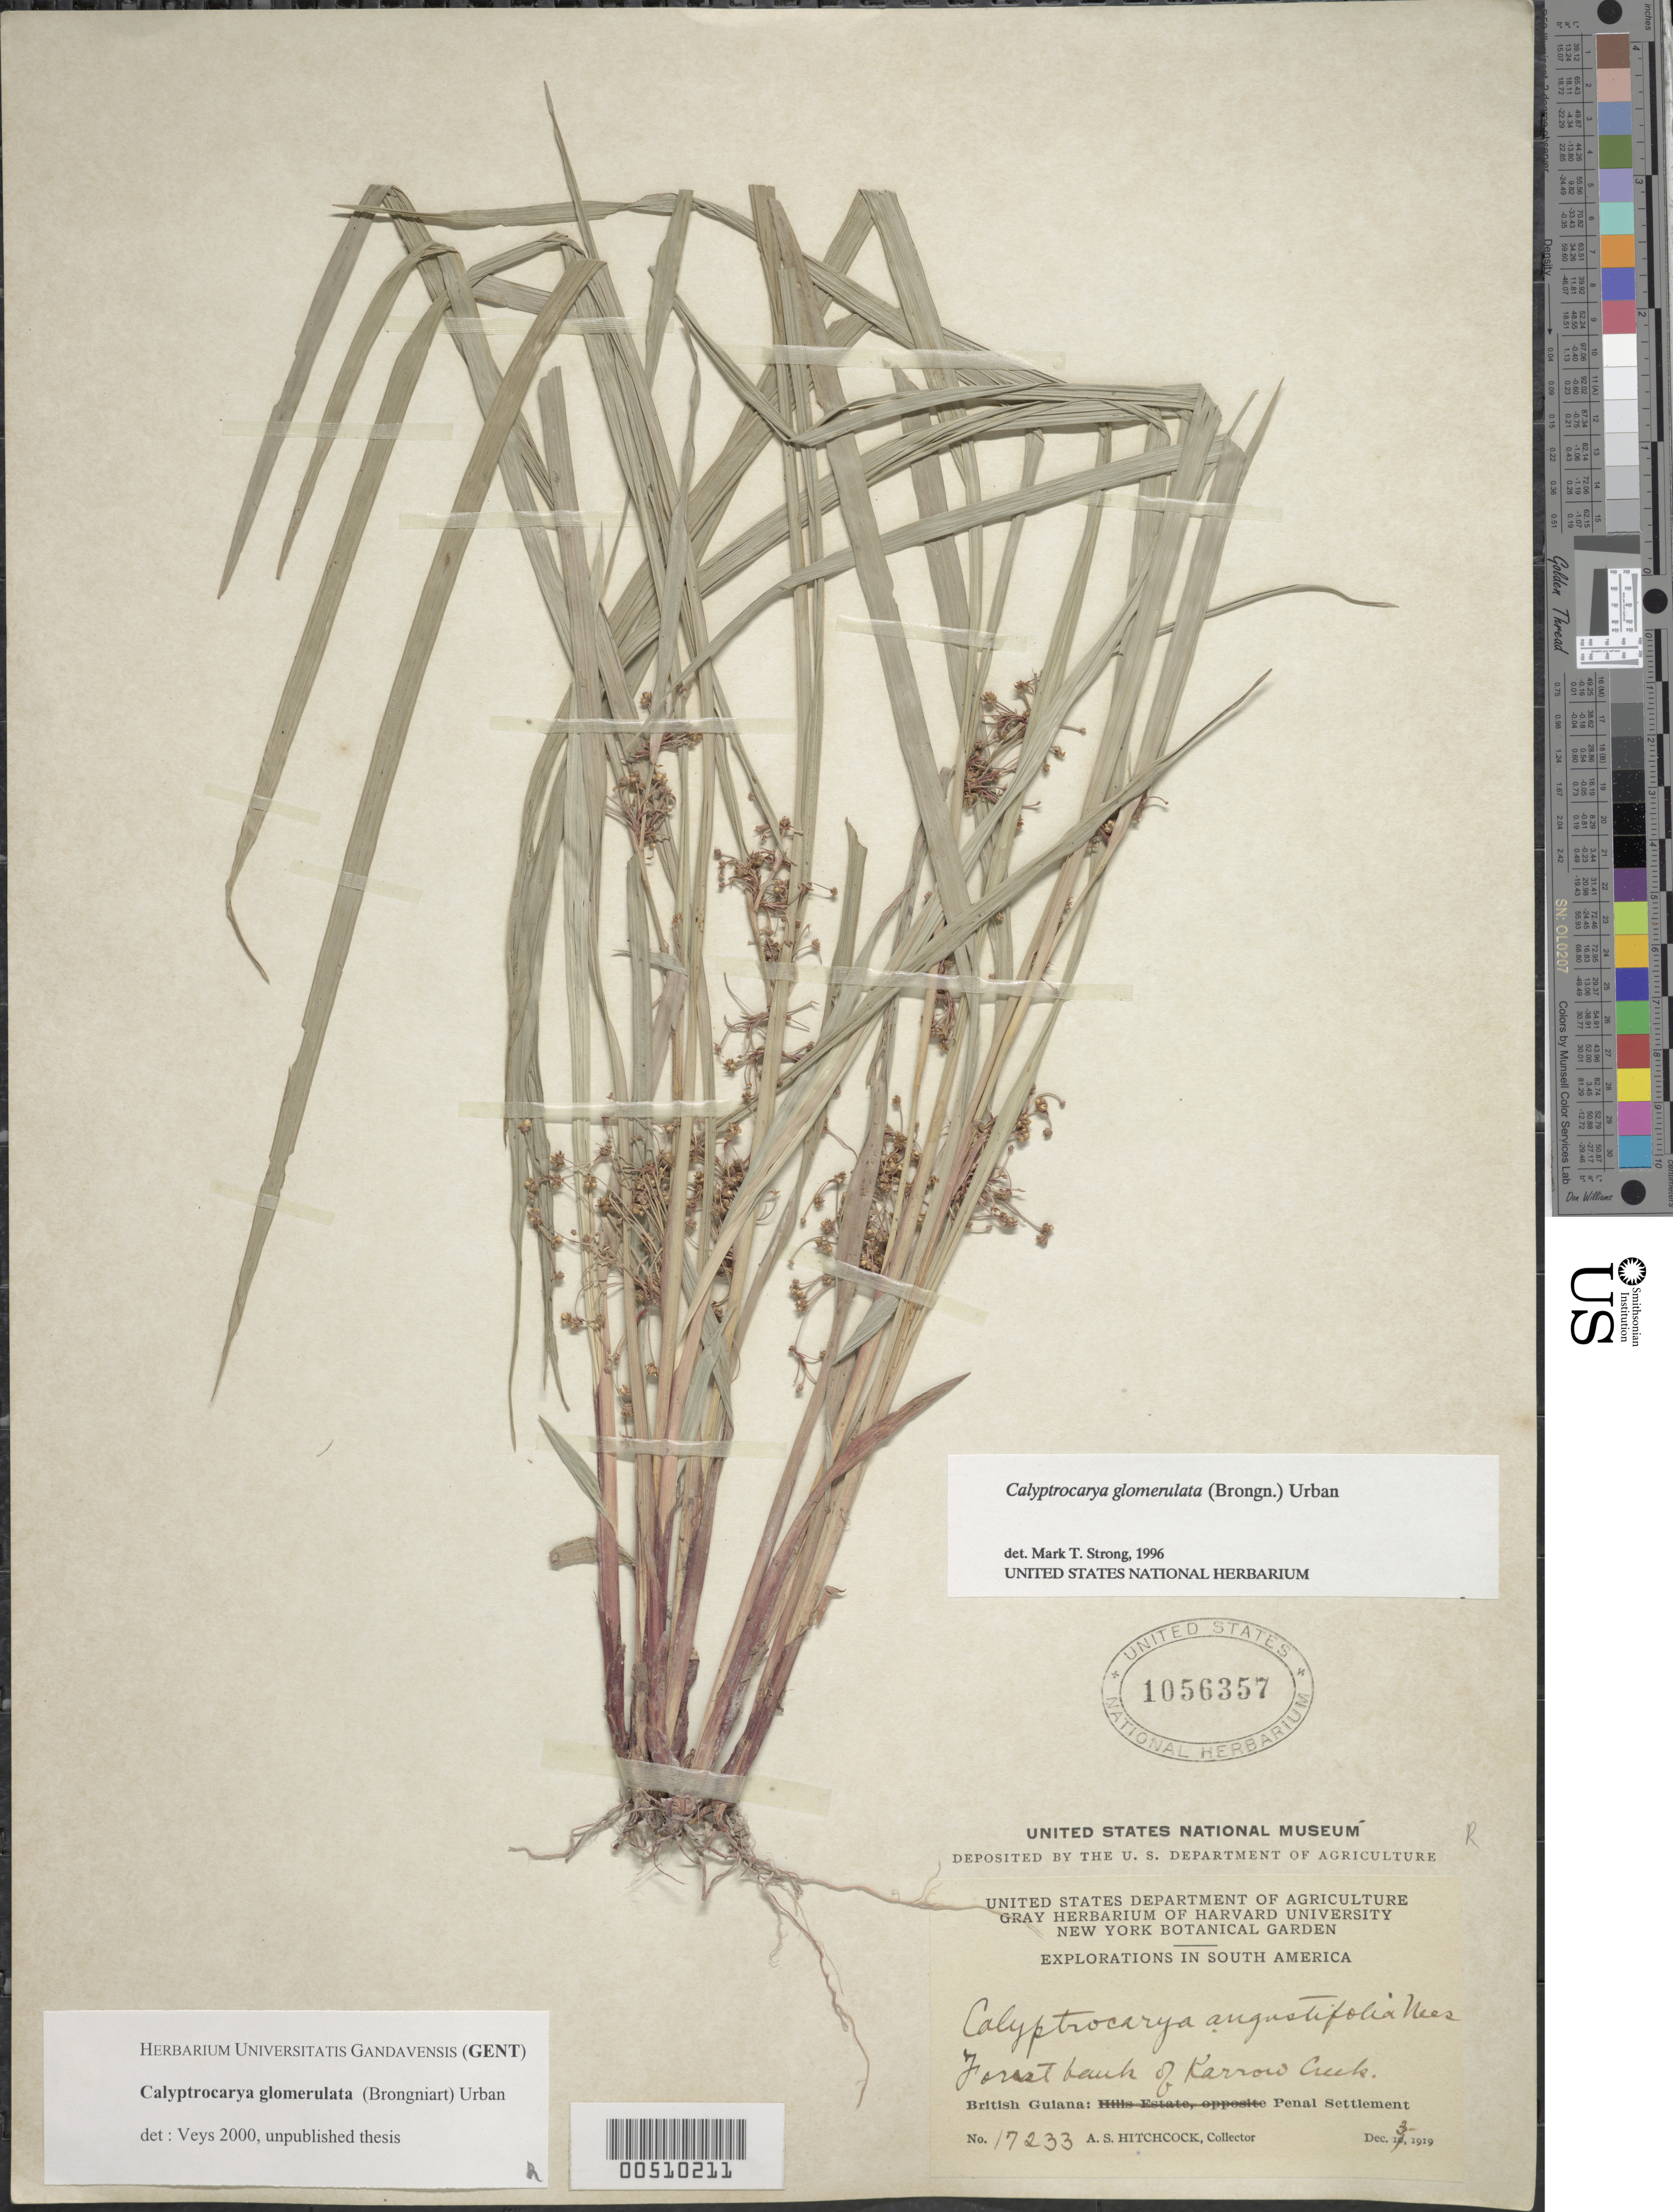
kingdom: Plantae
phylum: Tracheophyta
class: Liliopsida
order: Poales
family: Cyperaceae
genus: Calyptrocarya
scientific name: Calyptrocarya glomerulata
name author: (Brongn.) Urb.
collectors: A. S. Hitchcock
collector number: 17233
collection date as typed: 03 Dec 1919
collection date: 1919-12-03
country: Guyana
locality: Penal Settlement, Karrow Creek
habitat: Forest bank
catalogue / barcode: US 1056357